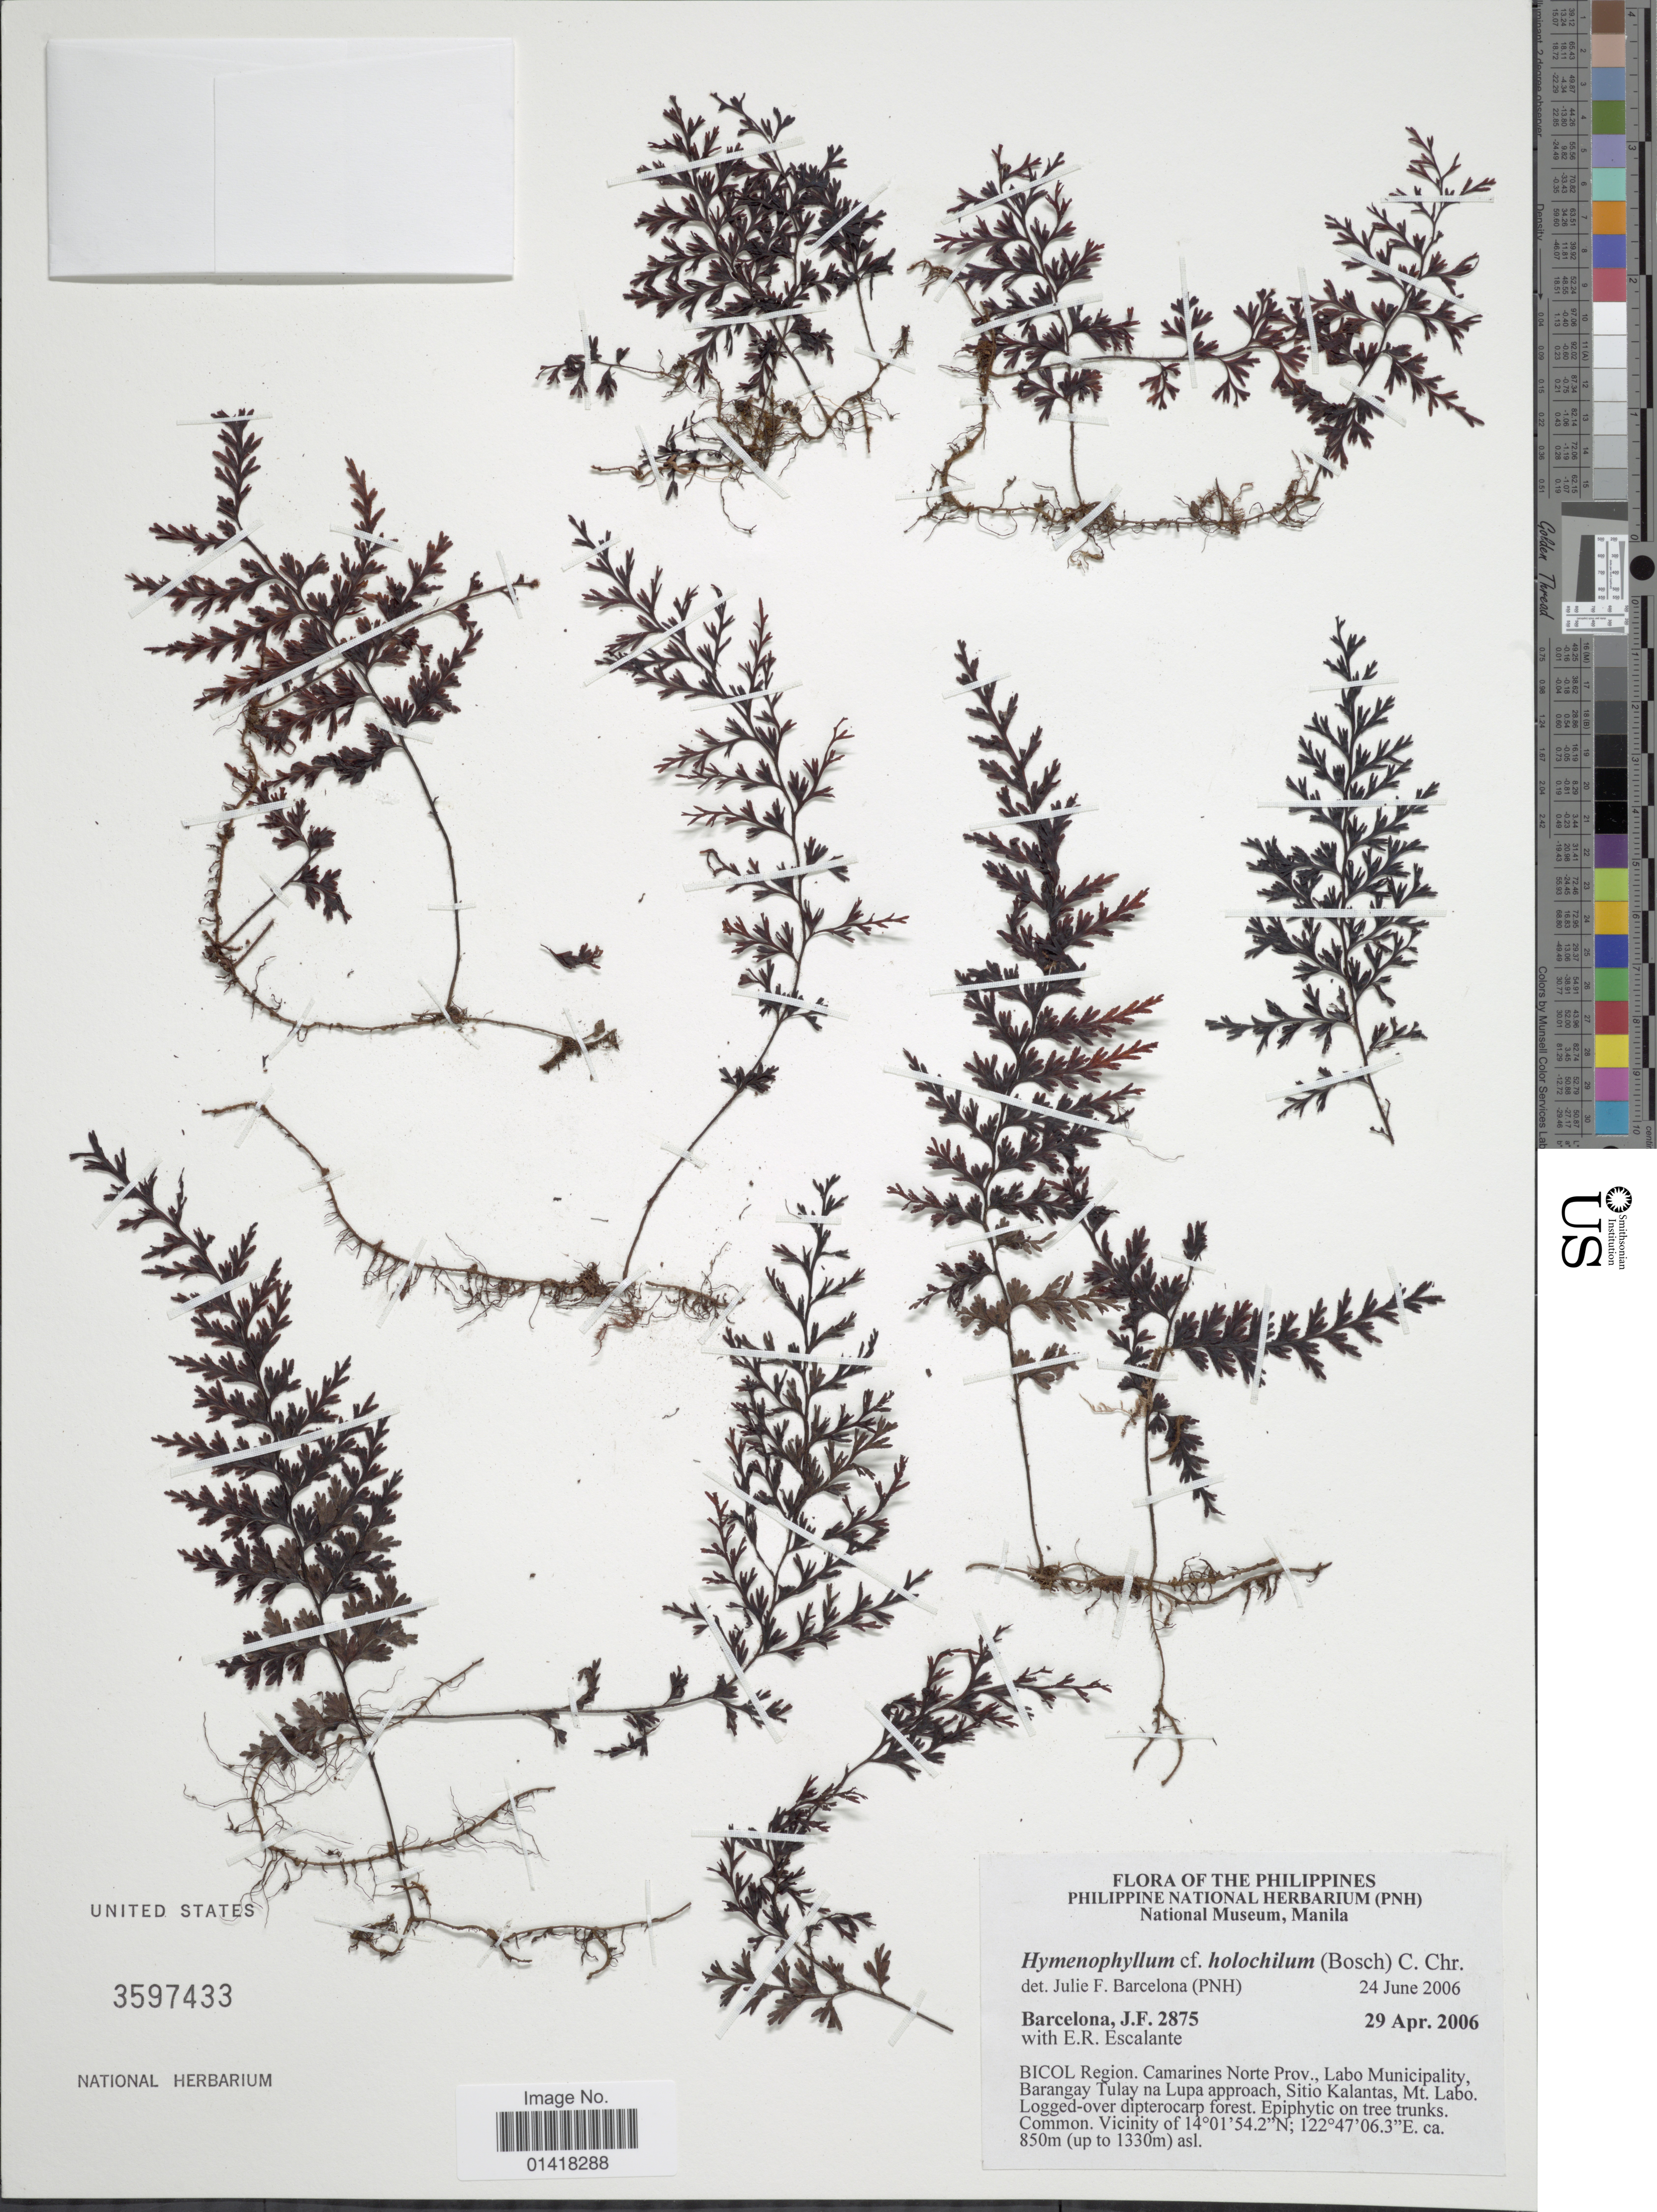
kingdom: Plantae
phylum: Tracheophyta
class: Polypodiopsida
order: Hymenophyllales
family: Hymenophyllaceae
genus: Hymenophyllum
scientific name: Hymenophyllum holochilum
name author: (Bosch) C. Chr.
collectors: J. F. Barcelona & E. Escalante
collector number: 2875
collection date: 2006-04-29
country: Philippines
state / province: Bicol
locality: The Philippines. Bicol Region. Camarines Norte Prov. Labo Municipality, Barangay Tulay na Lupa approach, Sitio Kalantas, Mt. Labo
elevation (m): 850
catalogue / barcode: US 3597433